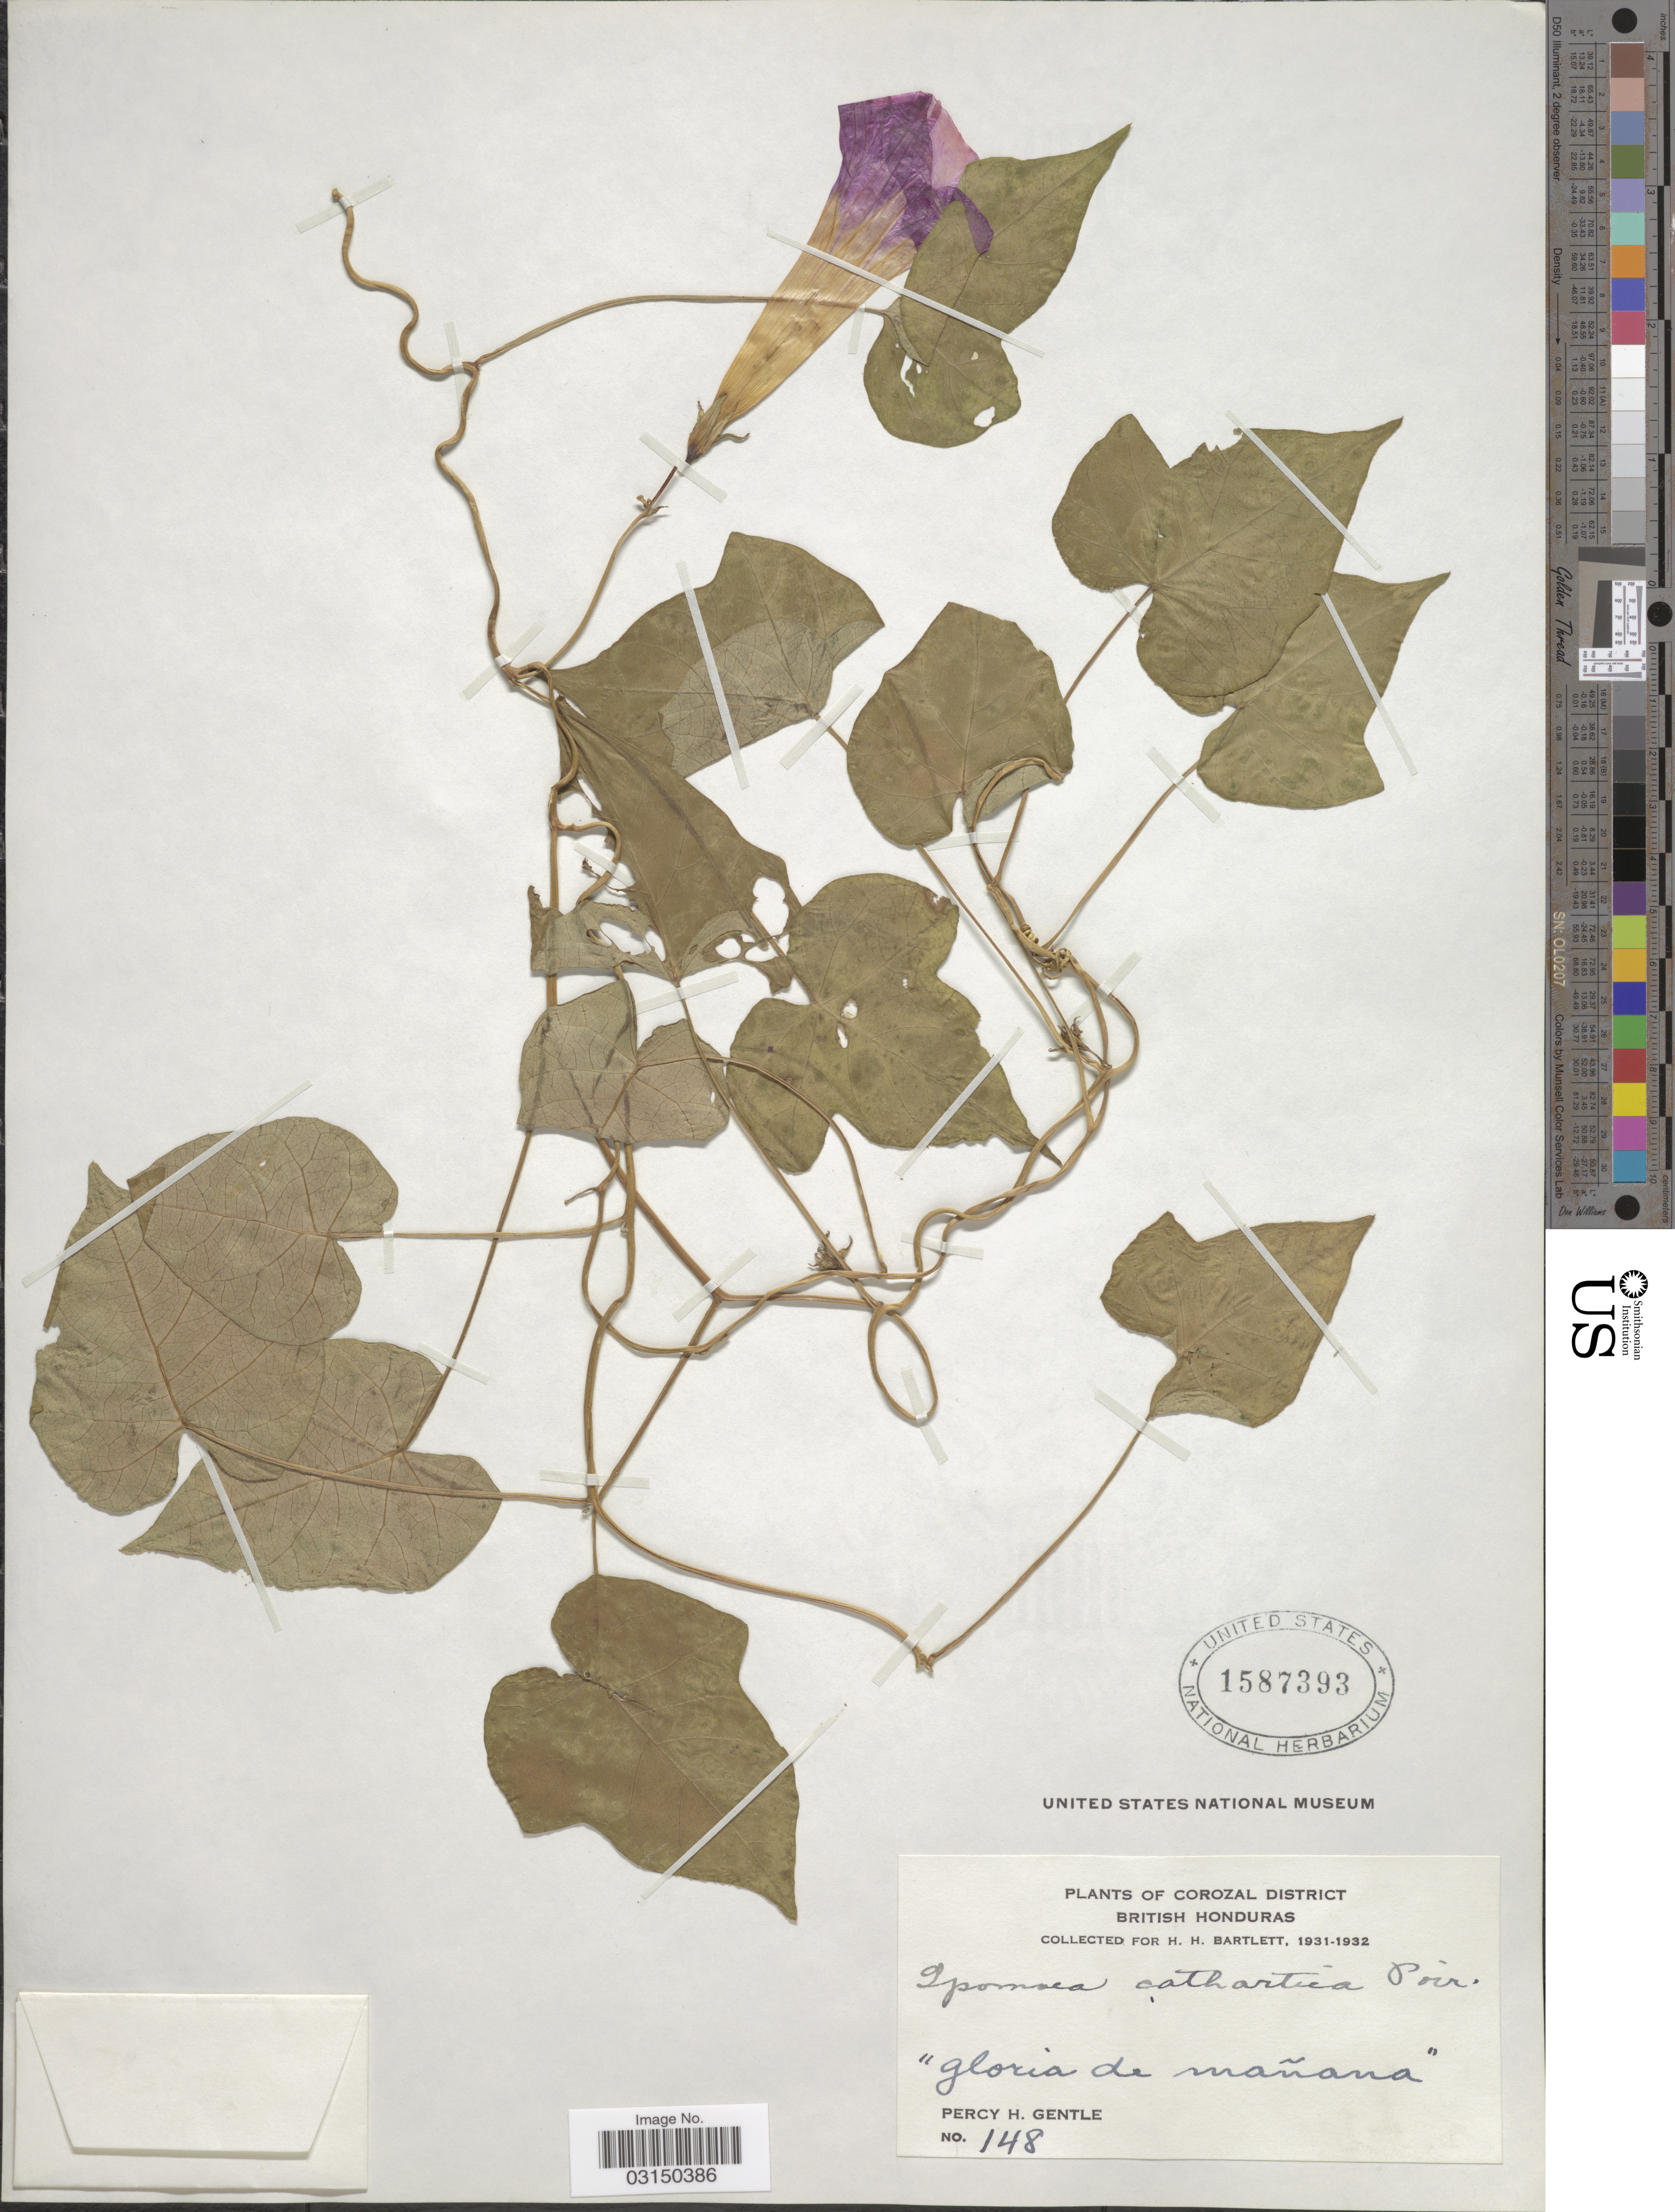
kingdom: Plantae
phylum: Tracheophyta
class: Magnoliopsida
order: Solanales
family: Convolvulaceae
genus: Ipomoea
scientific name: Ipomoea indica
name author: (Burm.) Merr.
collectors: P. H. Gentle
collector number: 148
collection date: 1931/1932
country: Belize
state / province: Corozal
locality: Corozal District. British Honduras.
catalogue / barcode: US 1587393